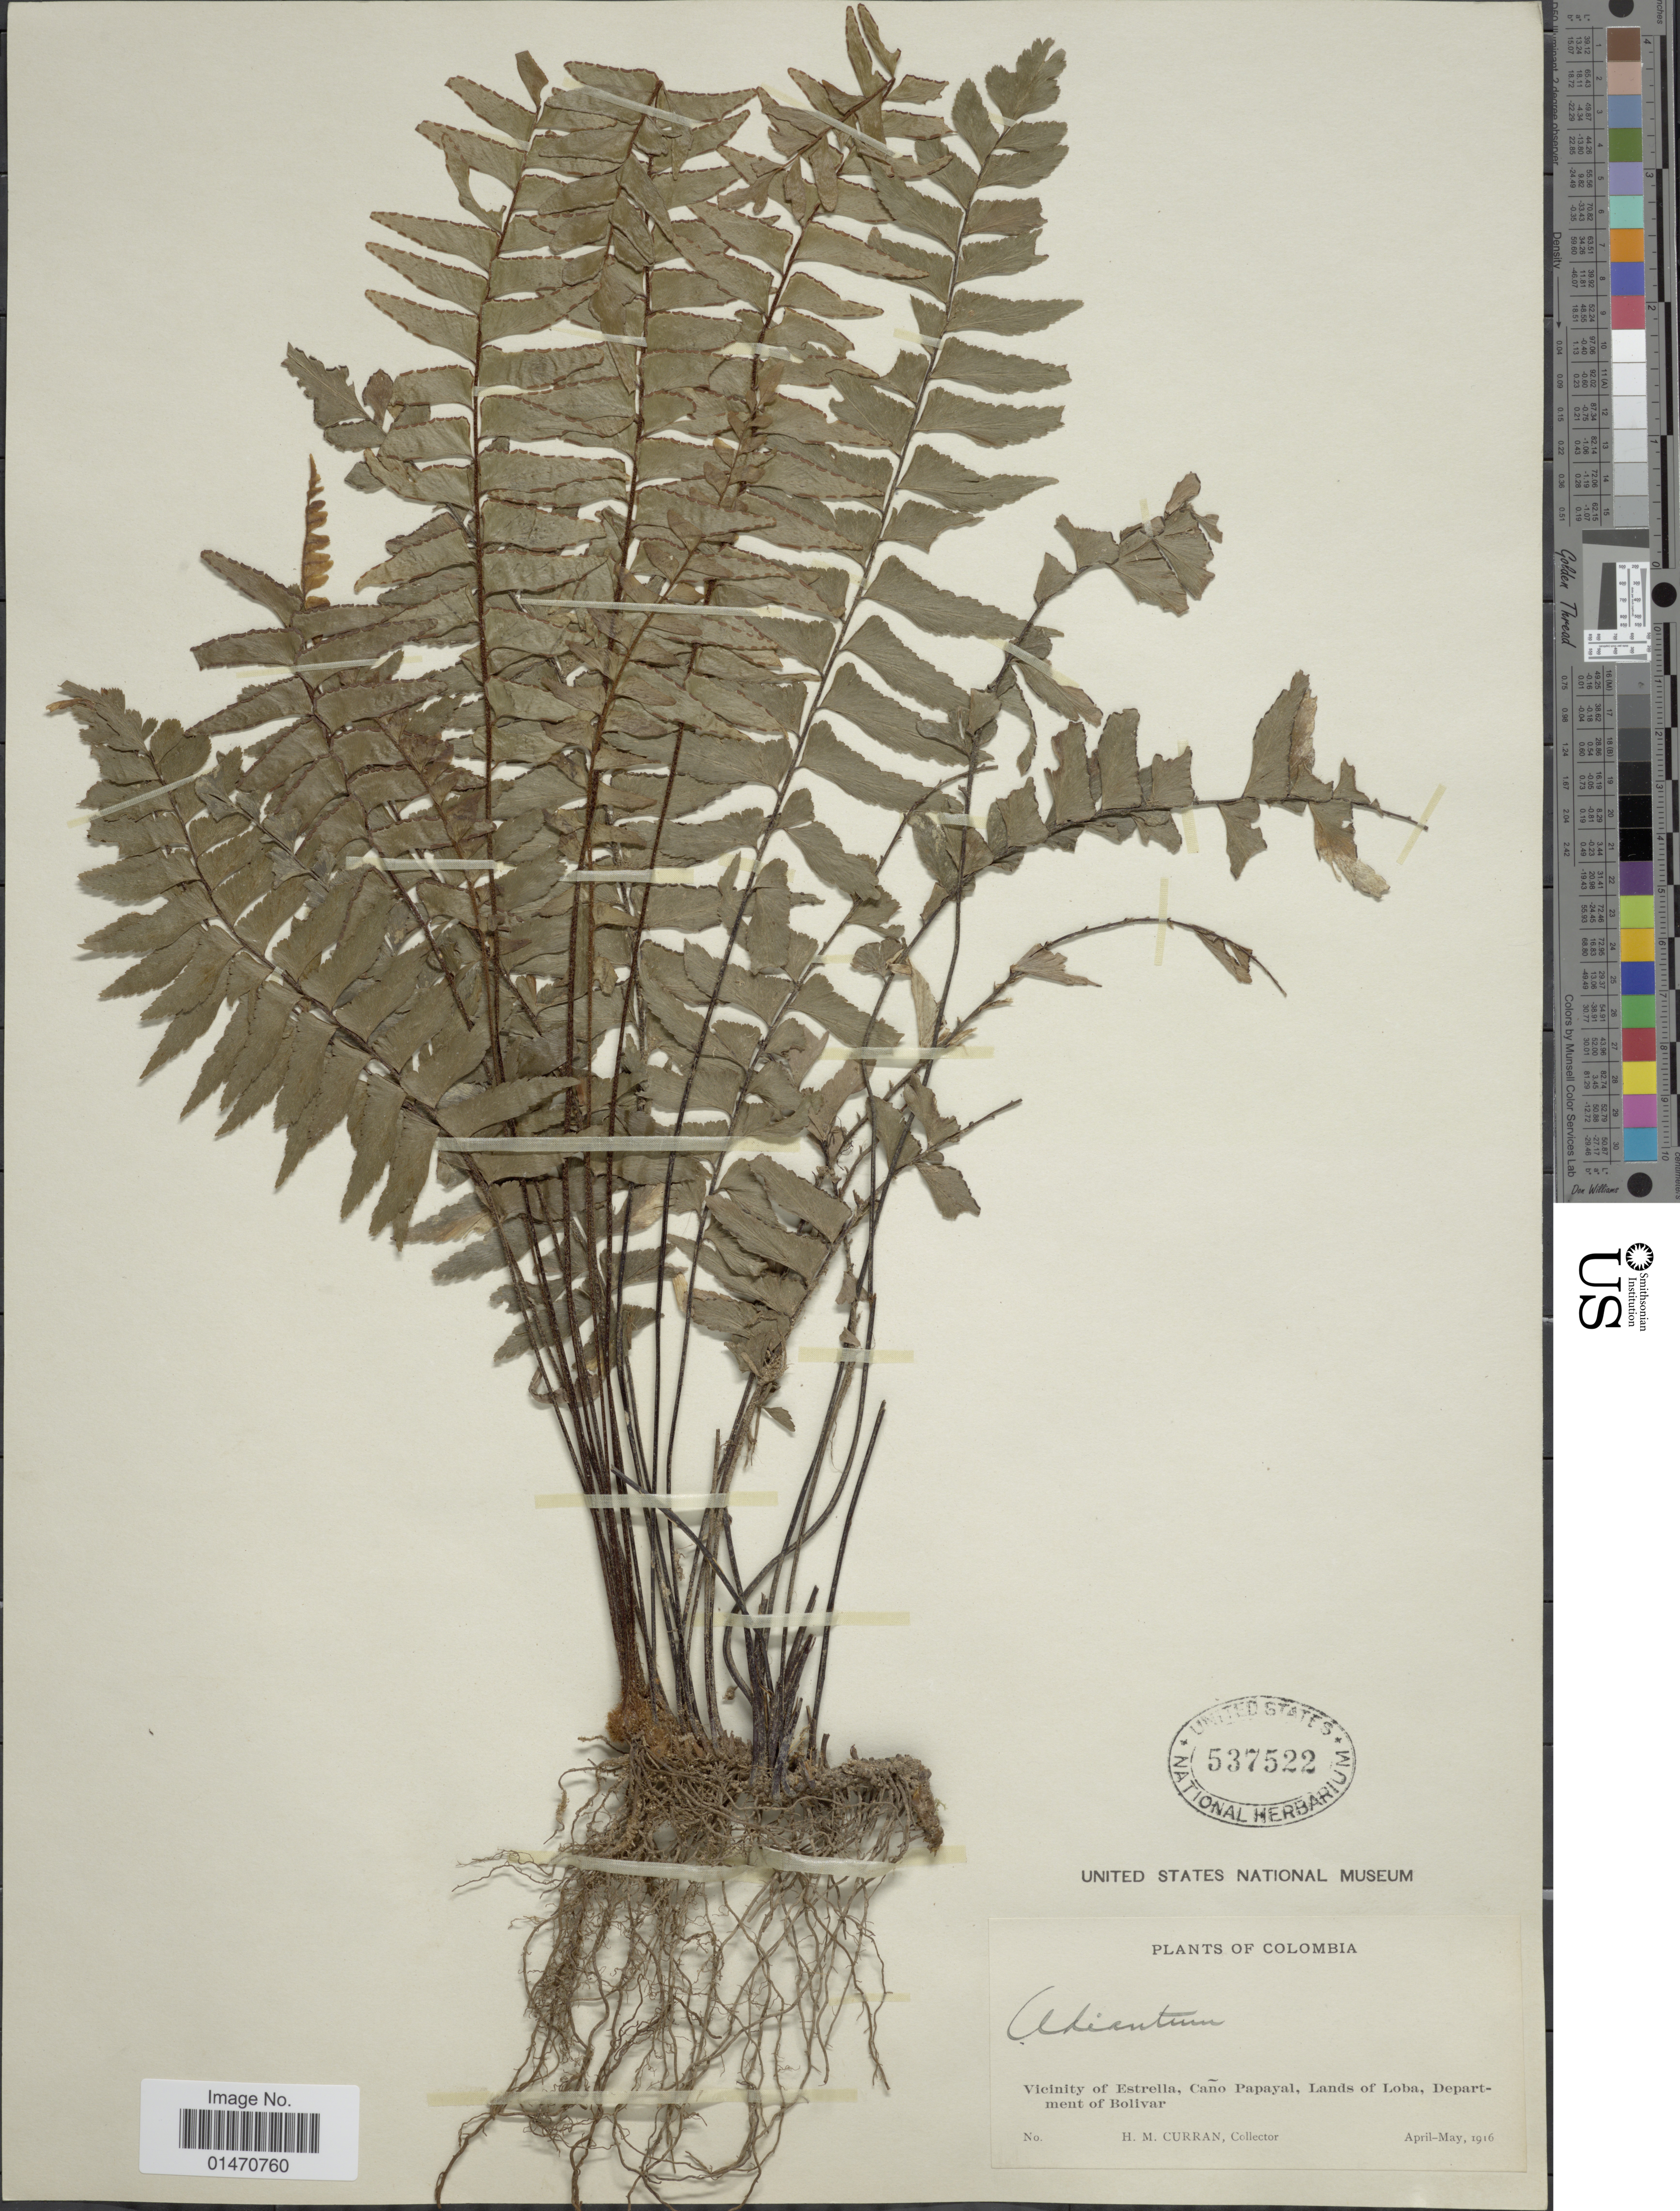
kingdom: Plantae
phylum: Tracheophyta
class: Polypodiopsida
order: Polypodiales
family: Pteridaceae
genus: Adiantum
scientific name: Adiantum obliquum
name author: Willd.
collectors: H. M. Curran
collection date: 1916-04/1916-05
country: Colombia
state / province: Bolívar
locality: Vicinity of Estrella, Cano Papayal, Lands of Loba, Department of Bolivar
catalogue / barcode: US 537522